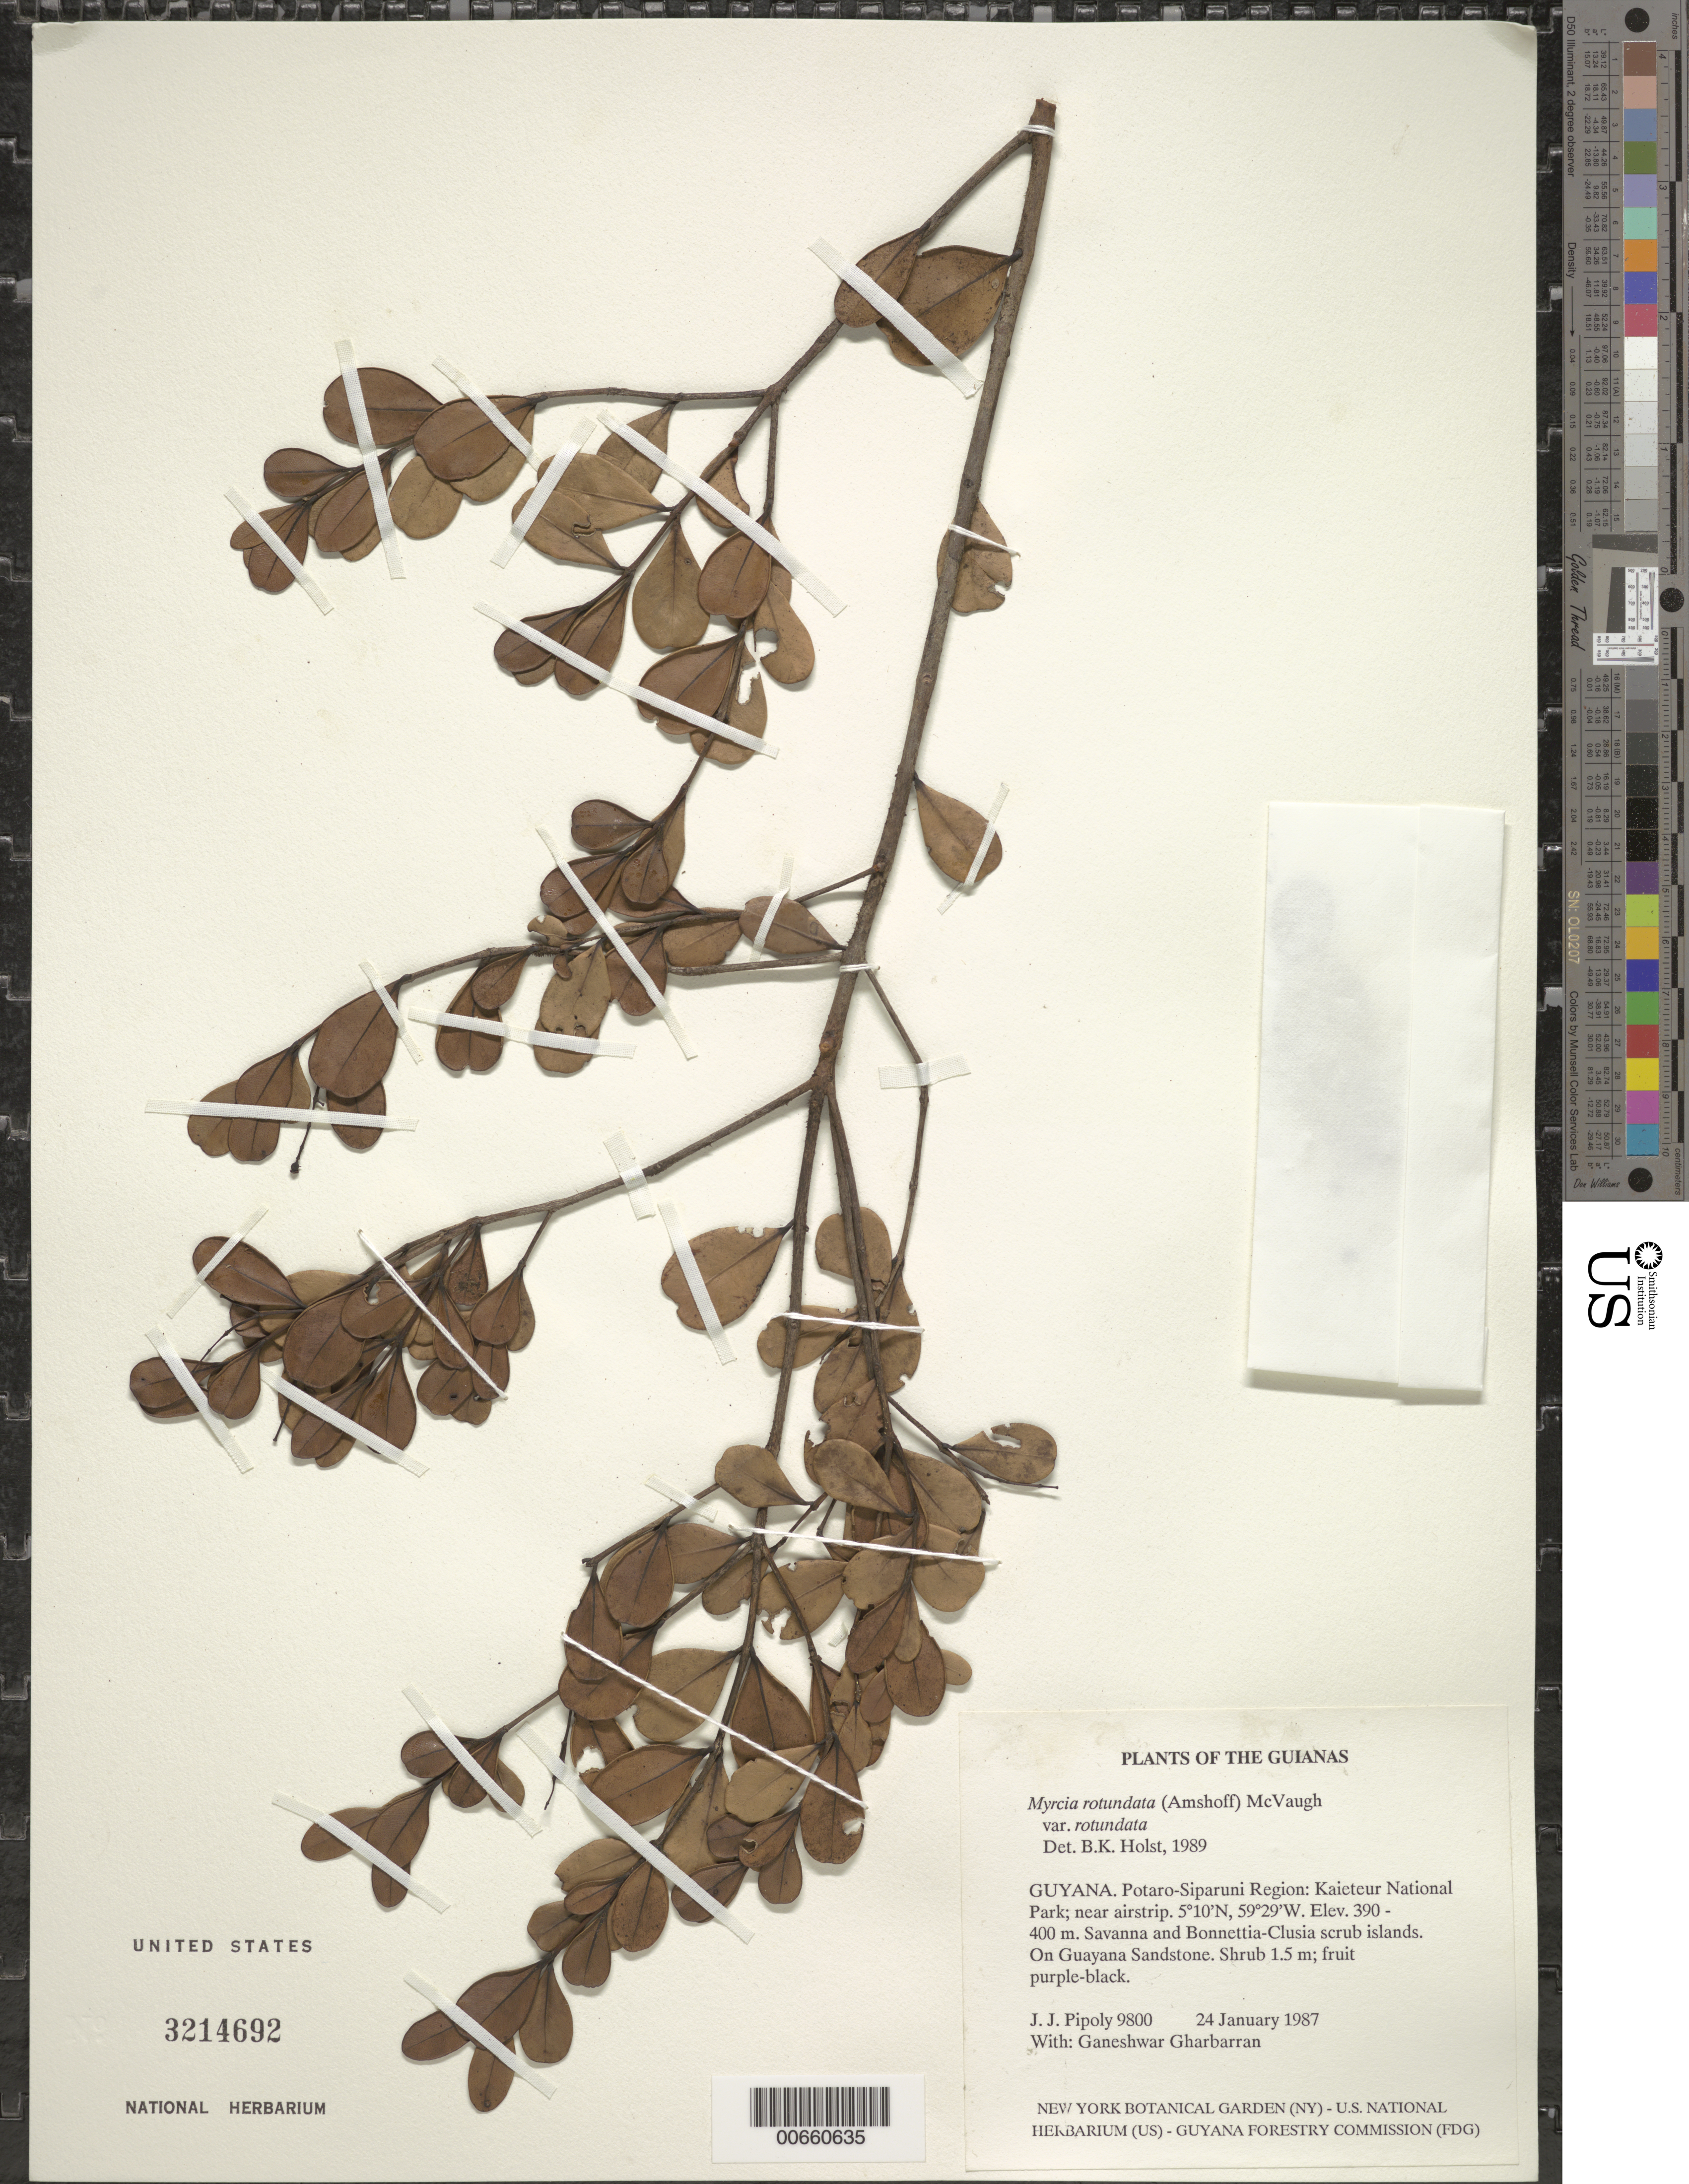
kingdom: Plantae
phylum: Tracheophyta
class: Magnoliopsida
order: Myrtales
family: Myrtaceae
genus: Myrcia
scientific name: Myrcia rotundata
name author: (Amshoff) McVaugh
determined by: Holst, Bruce K.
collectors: J. J. Pipoly & G. Gharbarran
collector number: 9800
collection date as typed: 24 January 1987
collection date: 1987-01-24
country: Guyana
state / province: Potaro-Siparuni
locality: Kaieteur National Park; near airstrip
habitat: Savanna and Bonnetia-Clusia scrub islands. Guayana sandstone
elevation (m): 390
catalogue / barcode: US 3214692